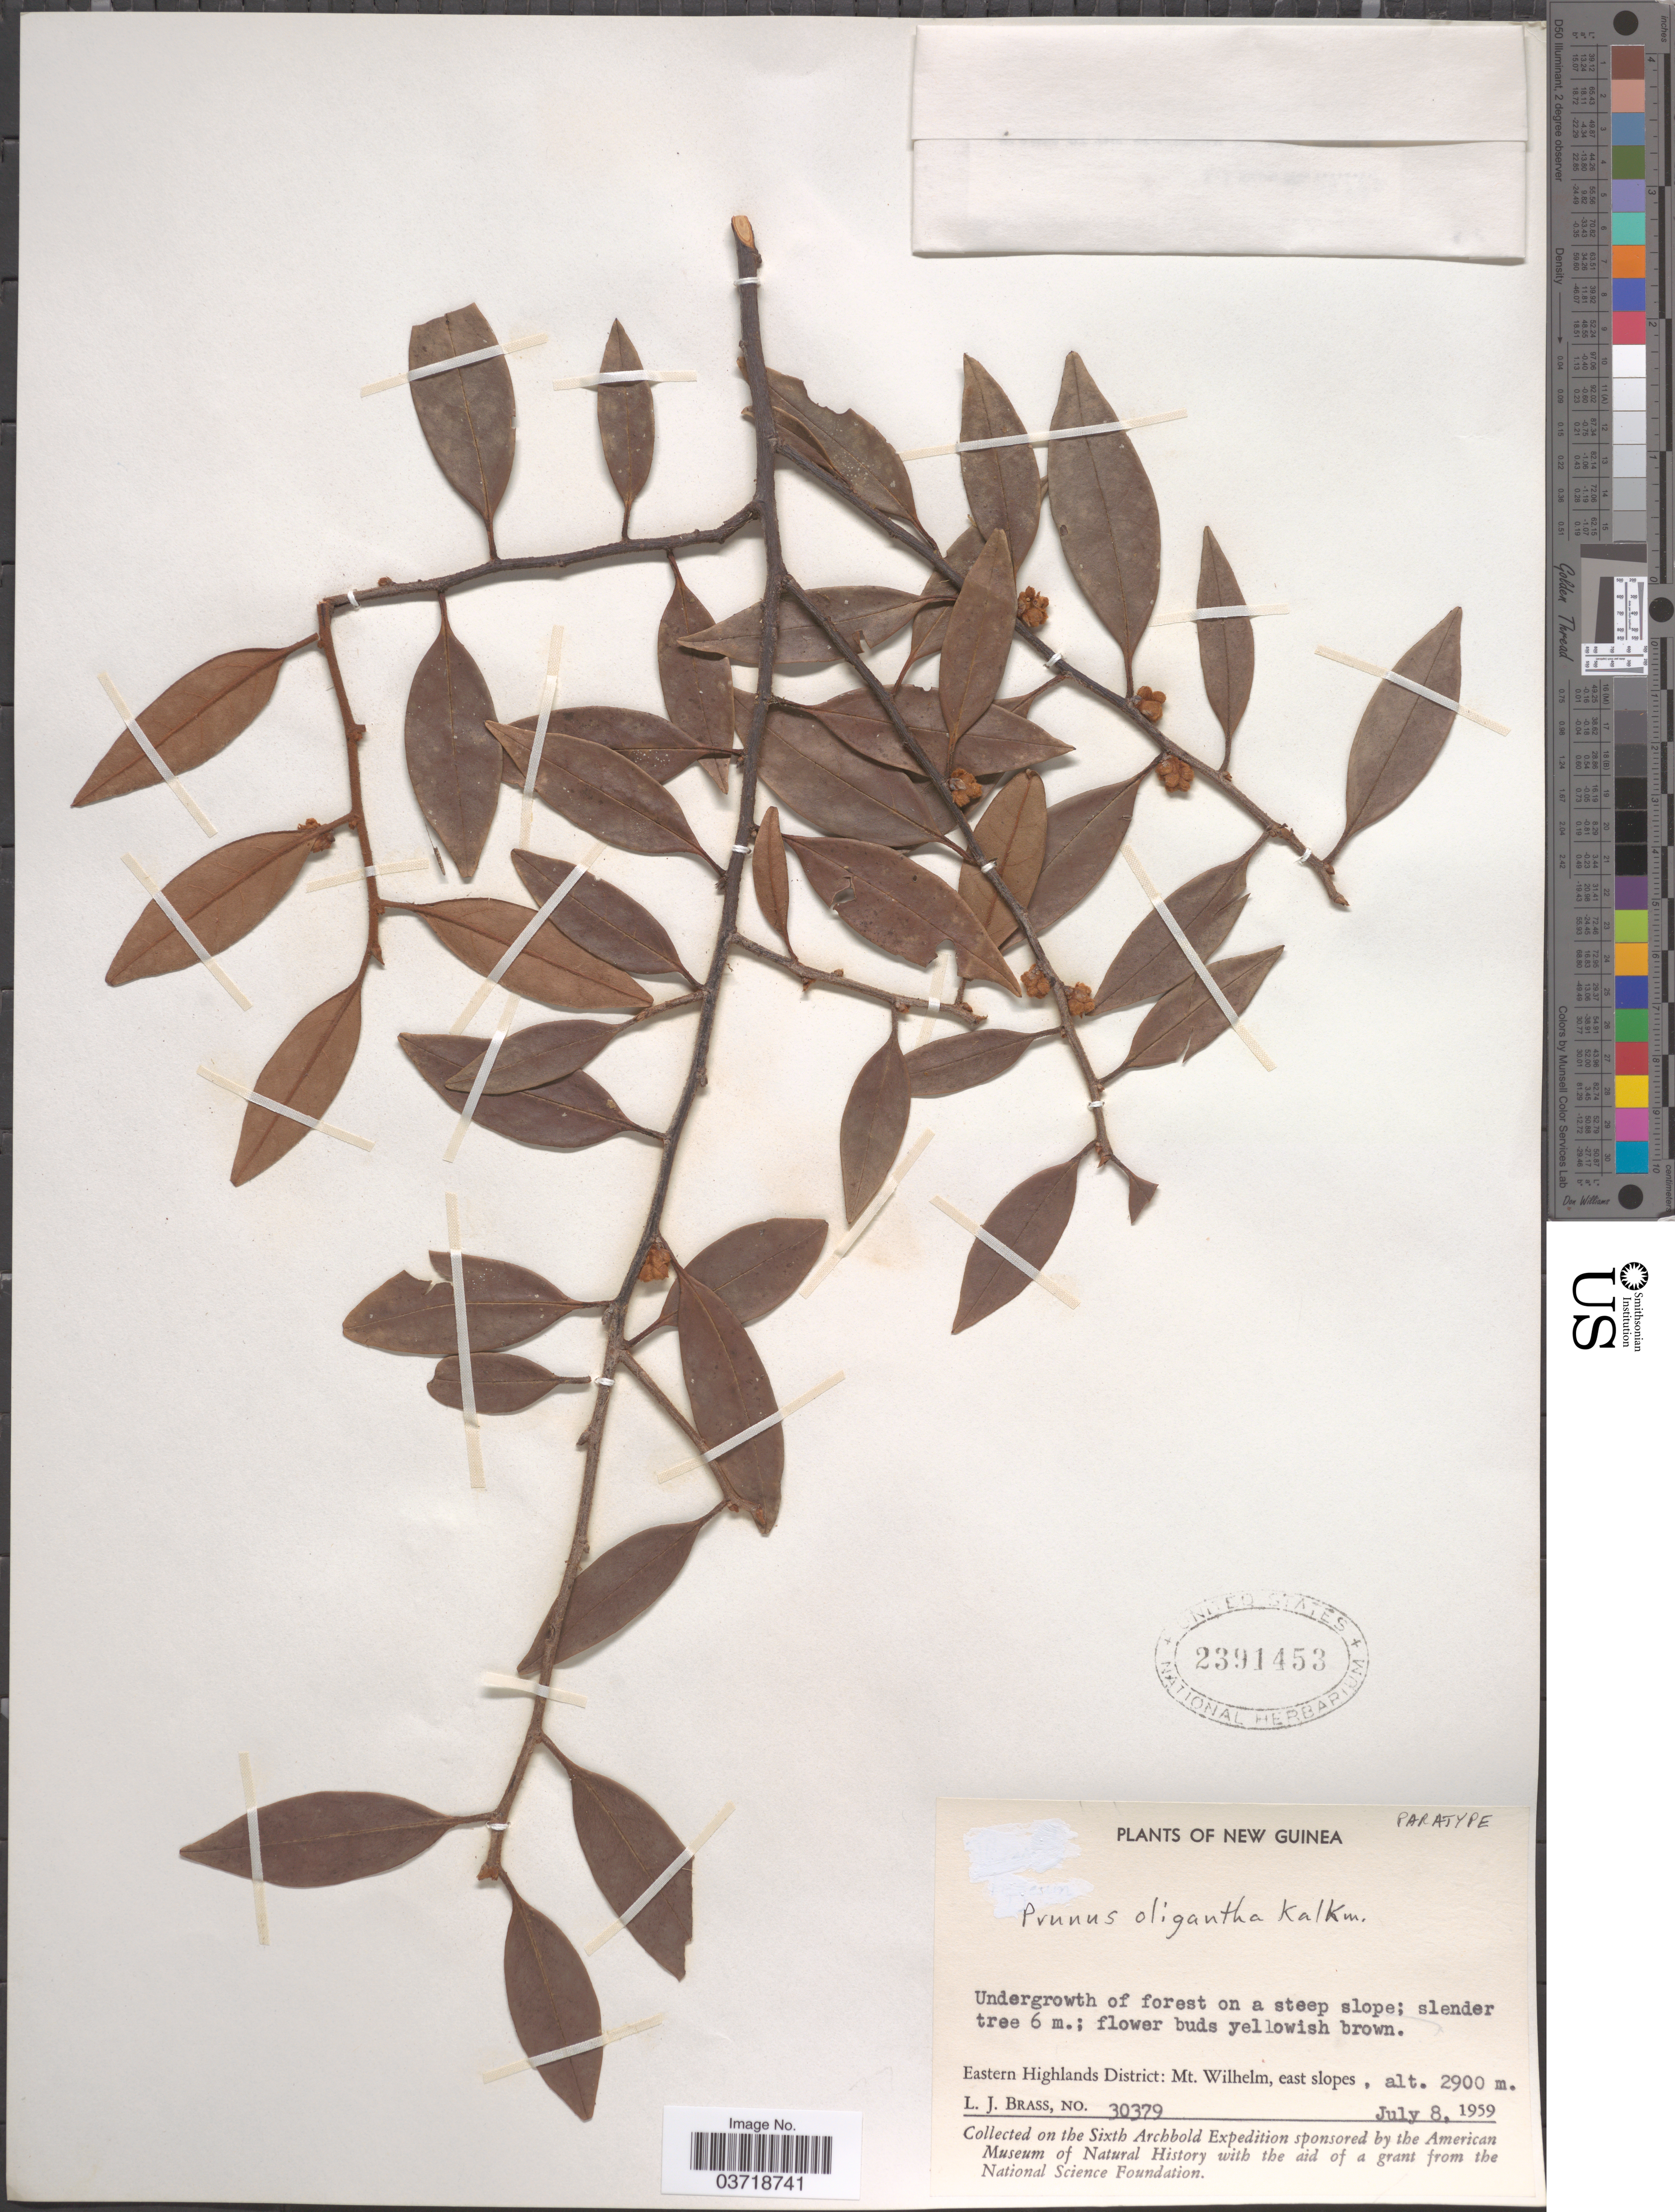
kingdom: Plantae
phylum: Tracheophyta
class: Magnoliopsida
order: Rosales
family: Rosaceae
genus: Prunus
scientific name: Prunus oligantha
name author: Kalkman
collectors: L. J. Brass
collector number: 30379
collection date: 1959-07-08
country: Papua New Guinea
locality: New Guinea. Eastern Highlands District: Mt. Wilhelm, east slopes.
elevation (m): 2900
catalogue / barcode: US 2391453